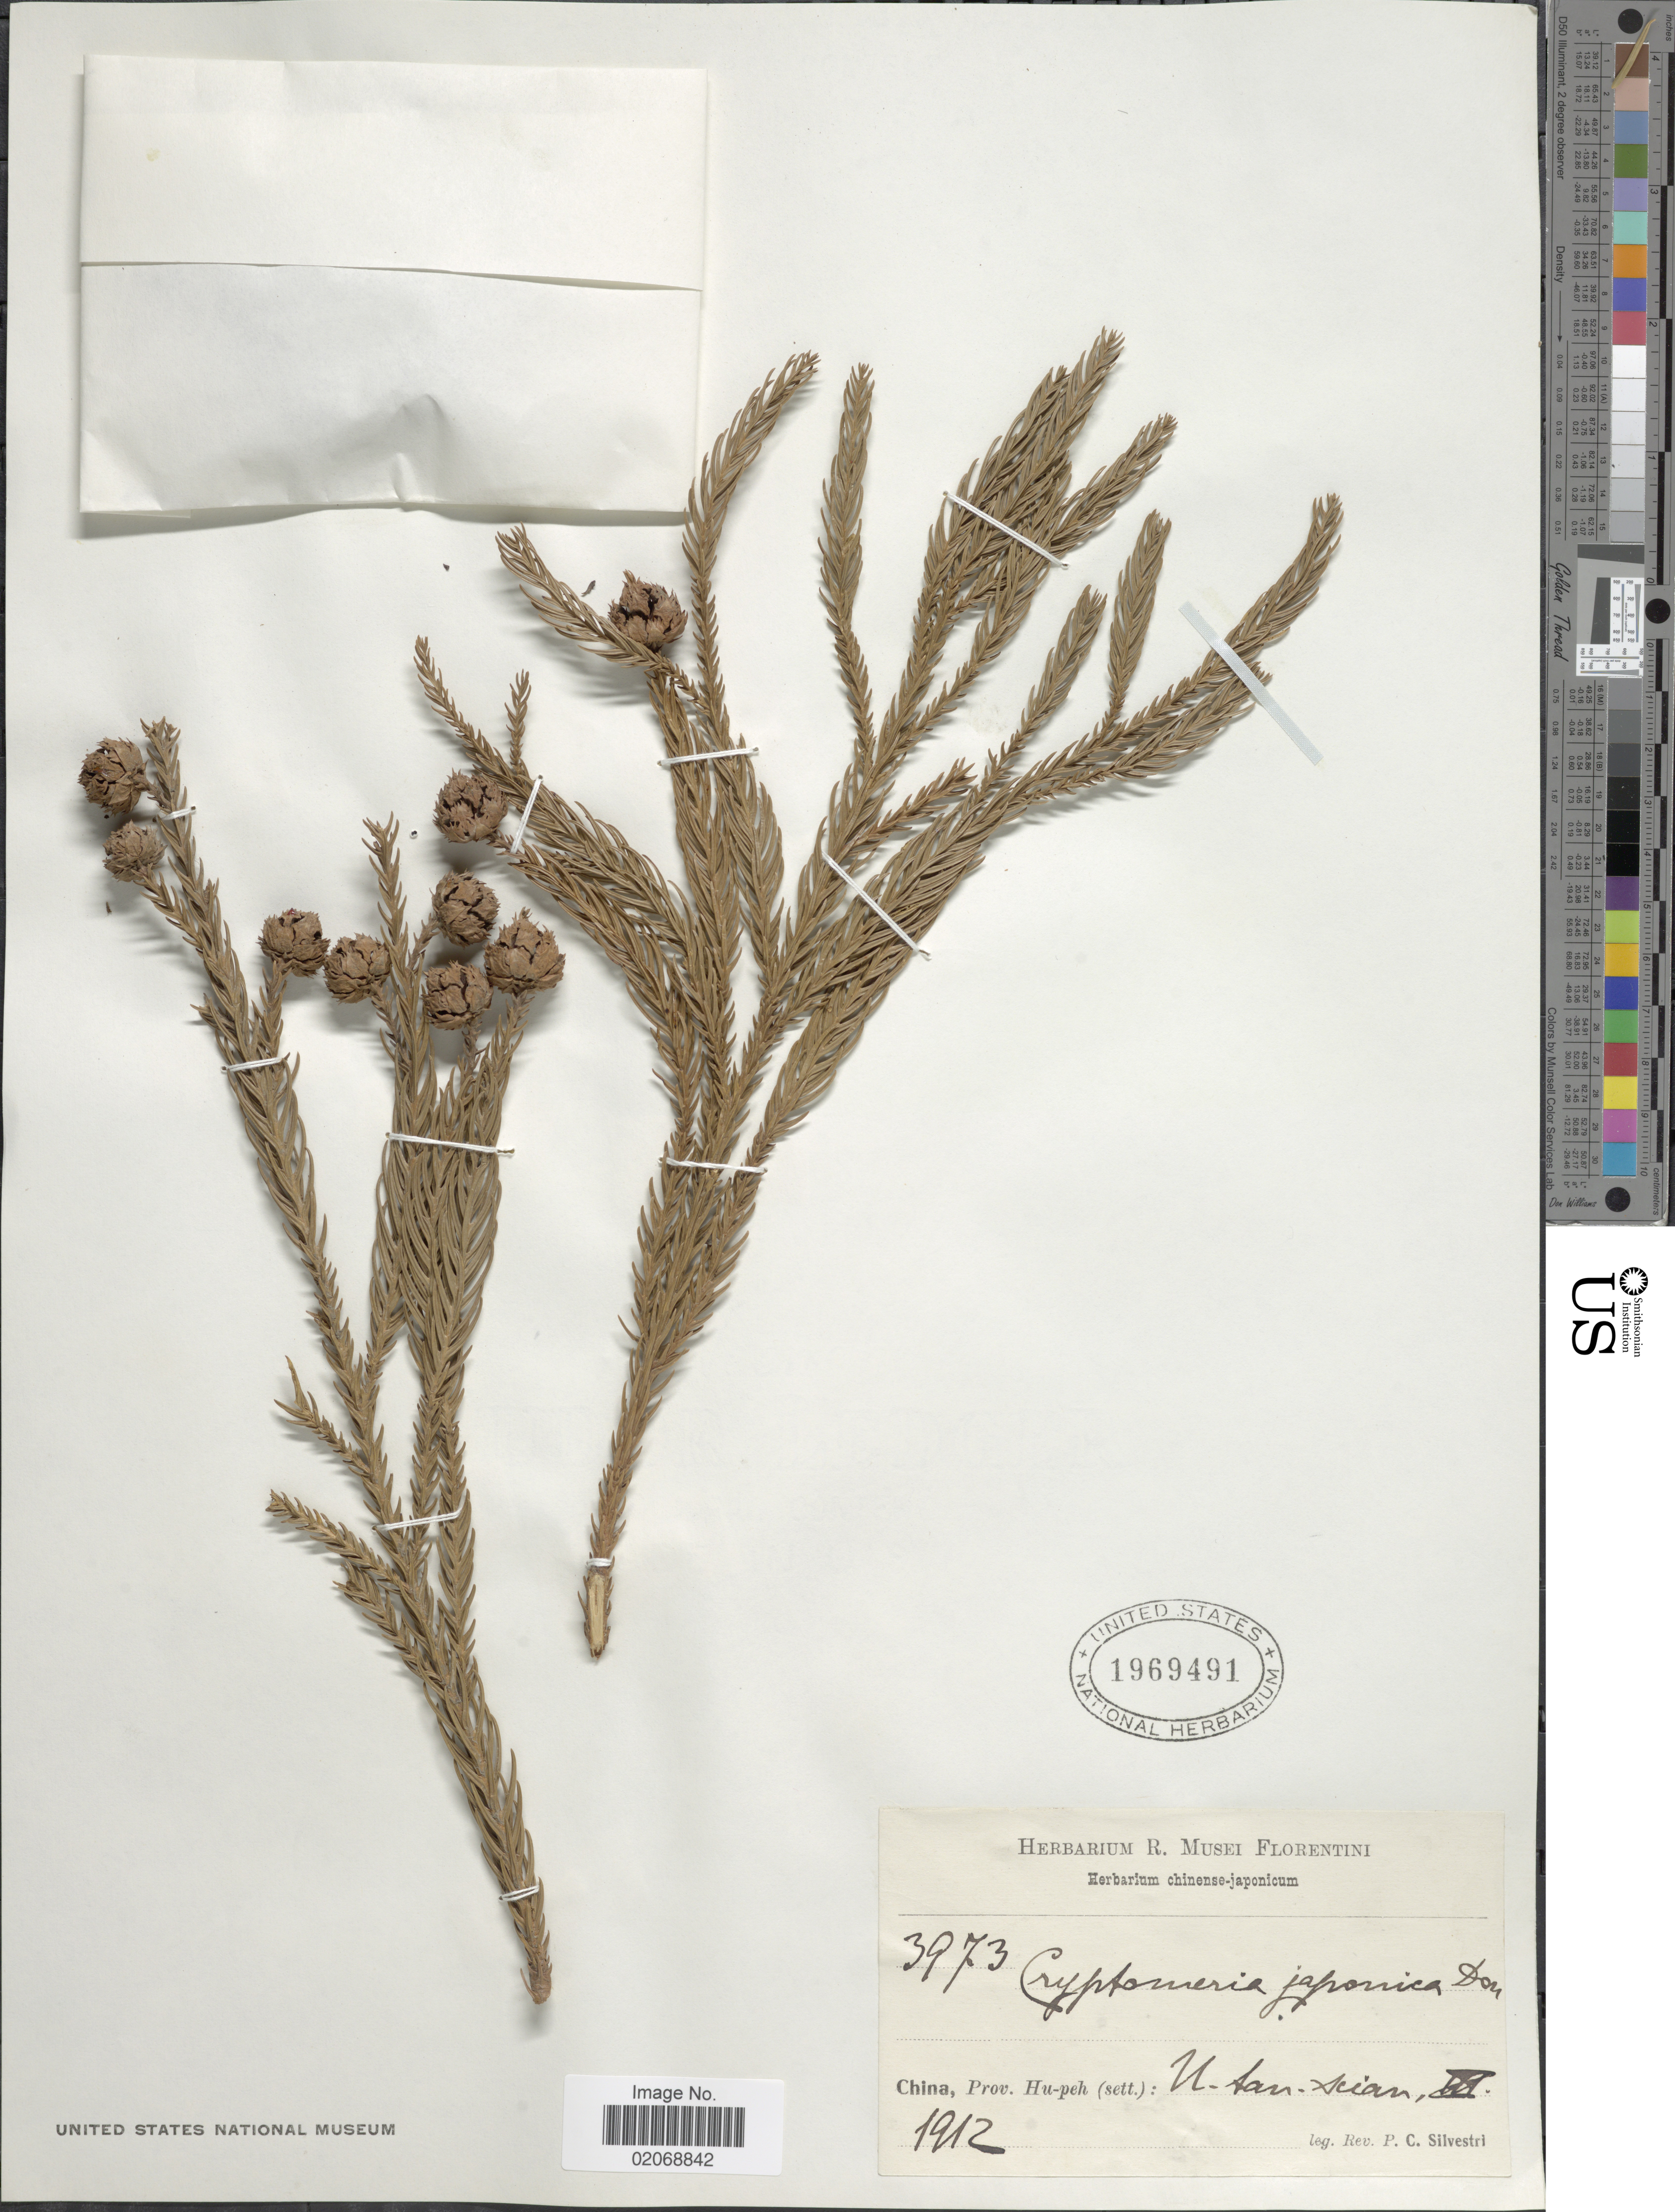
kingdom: Plantae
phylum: Tracheophyta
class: Pinopsida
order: Pinales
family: Cupressaceae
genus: Cryptomeria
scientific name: Cryptomeria japonica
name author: (Thunb. ex L. f.) D. Don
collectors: P. Silvestri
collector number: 3973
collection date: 1912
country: China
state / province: Hubei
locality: Prov. Hu-Peh (sett.): U-san-akian [interpreted]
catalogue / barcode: US 1969491